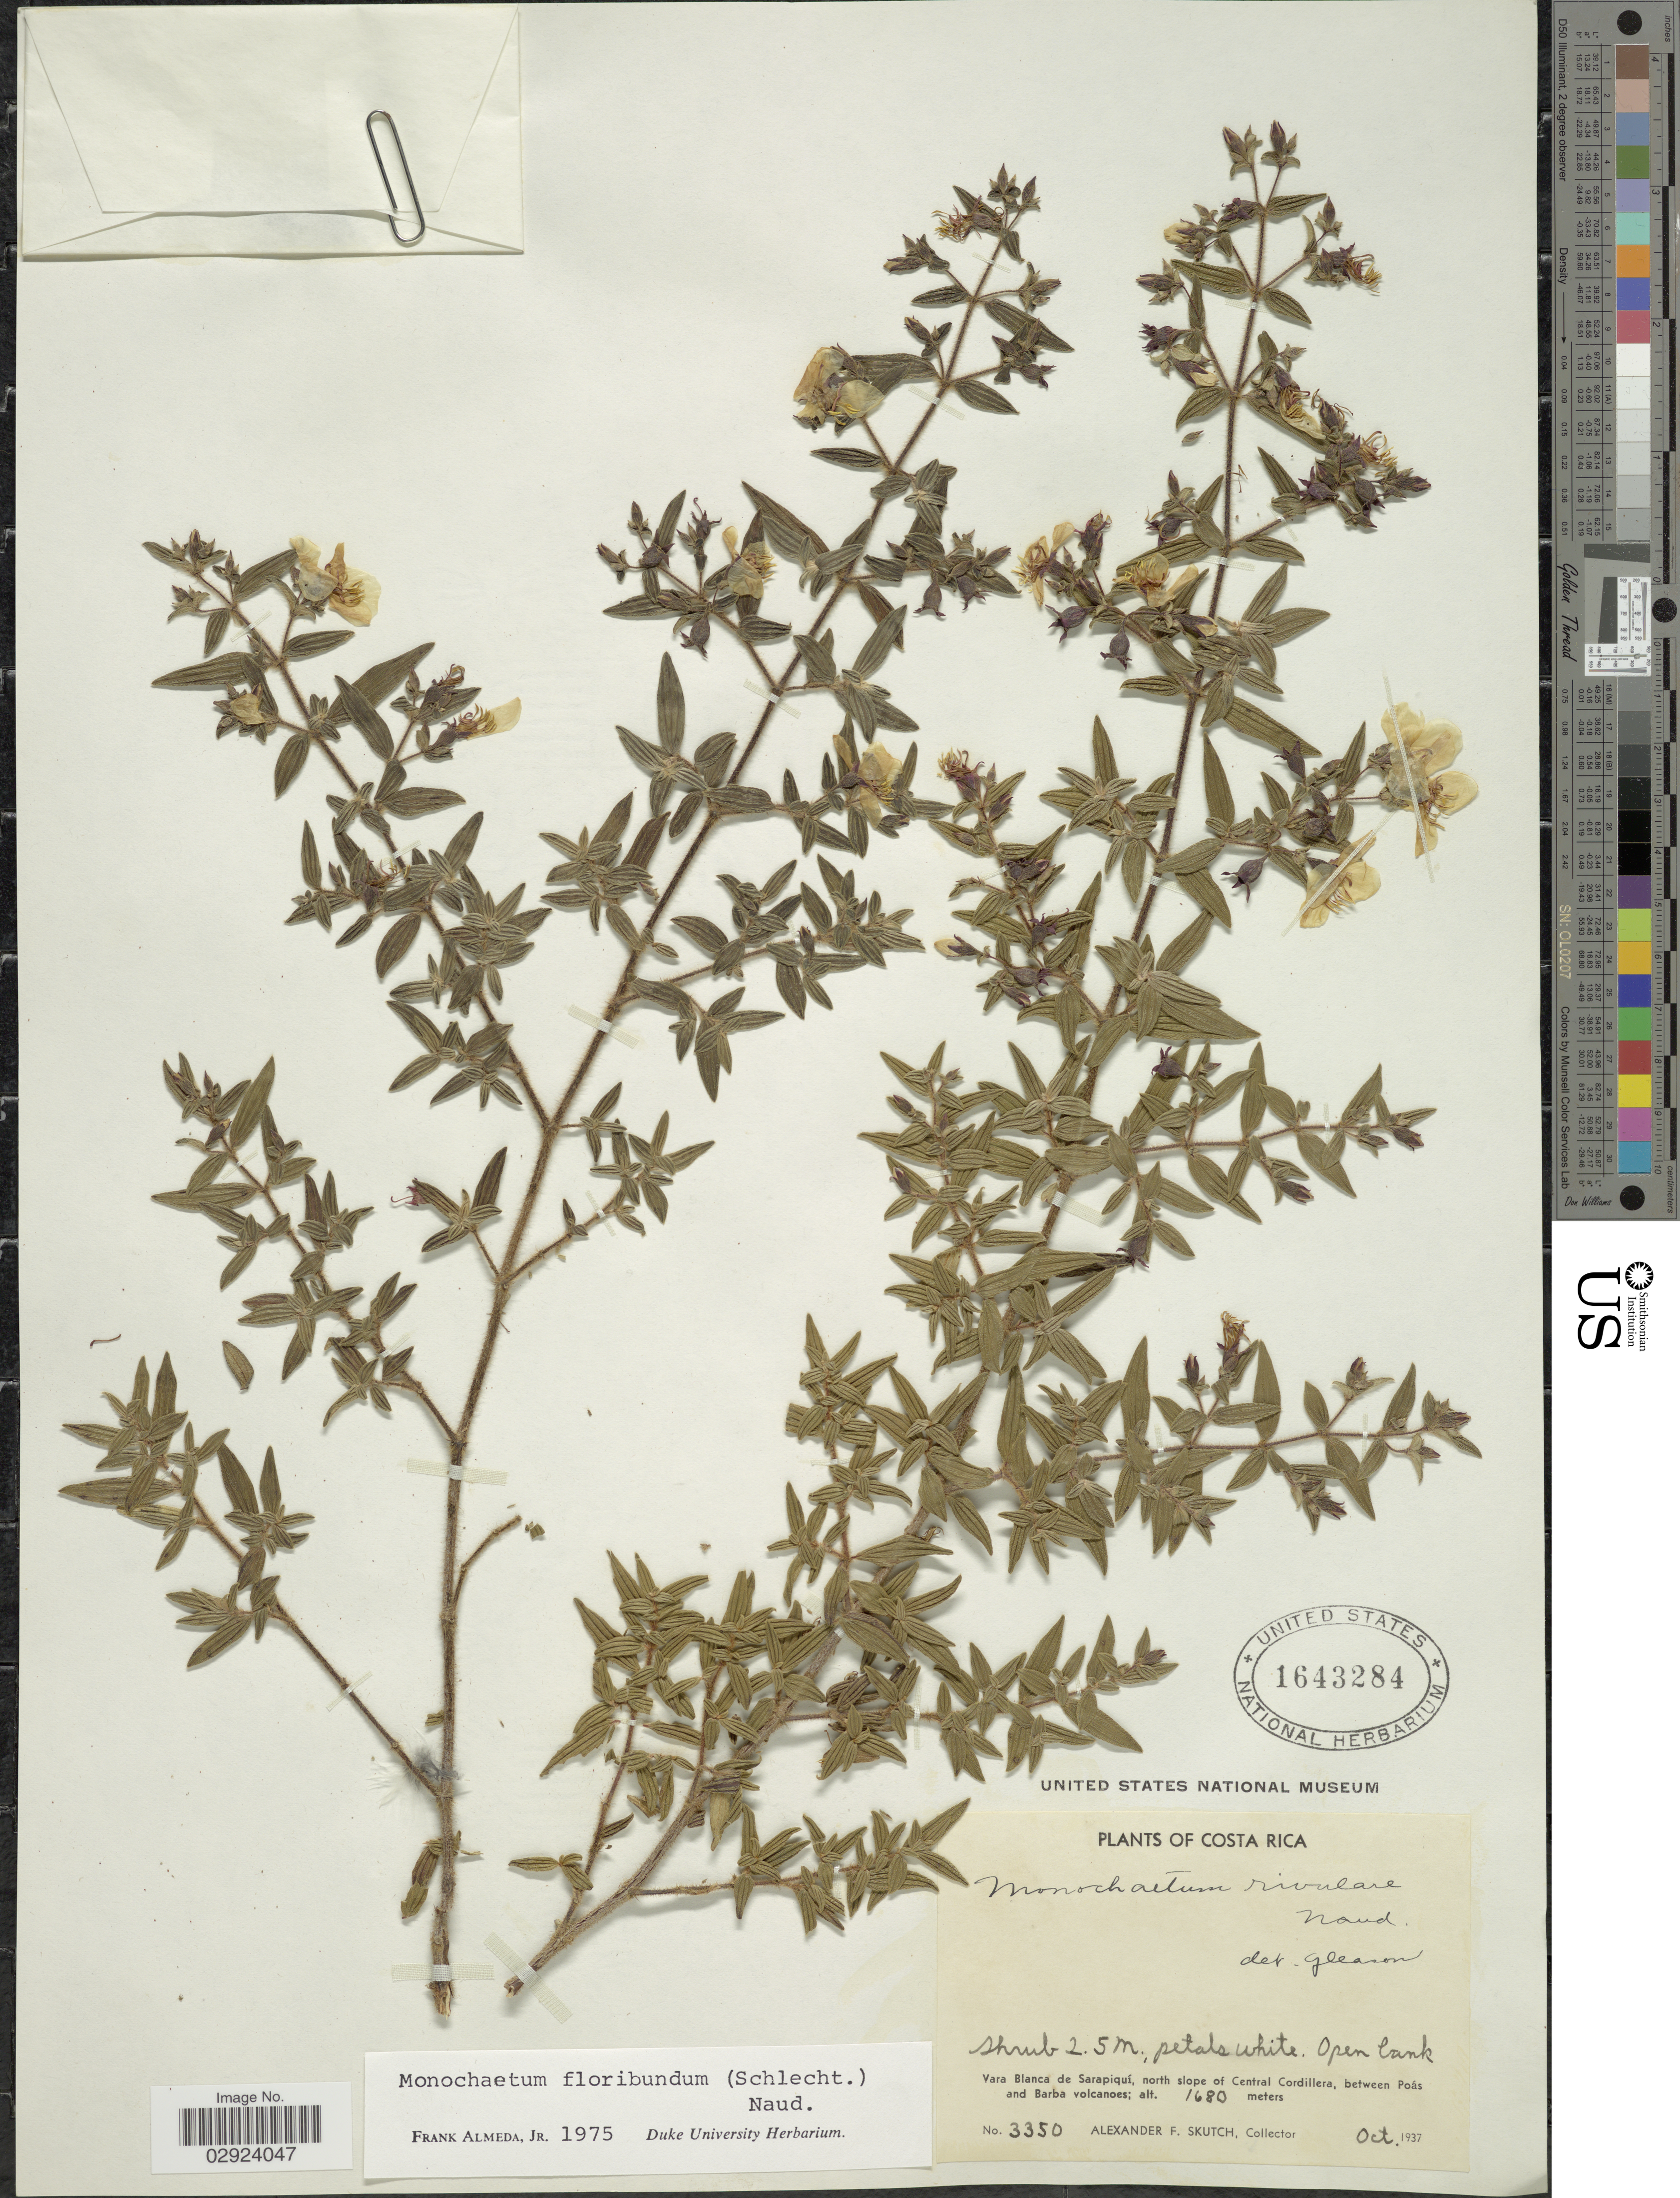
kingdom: Plantae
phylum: Tracheophyta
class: Magnoliopsida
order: Myrtales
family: Melastomataceae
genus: Monochaetum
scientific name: Monochaetum floribundum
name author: (Schltdl.) Naudin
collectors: A. F. Skutch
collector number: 3350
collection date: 1937-10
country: Costa Rica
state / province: Heredia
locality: Vara Blanca de Sarapiquí, north slope of Central Cordillera, between Poás and Barba volcanoes.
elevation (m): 1680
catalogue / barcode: US 1643284